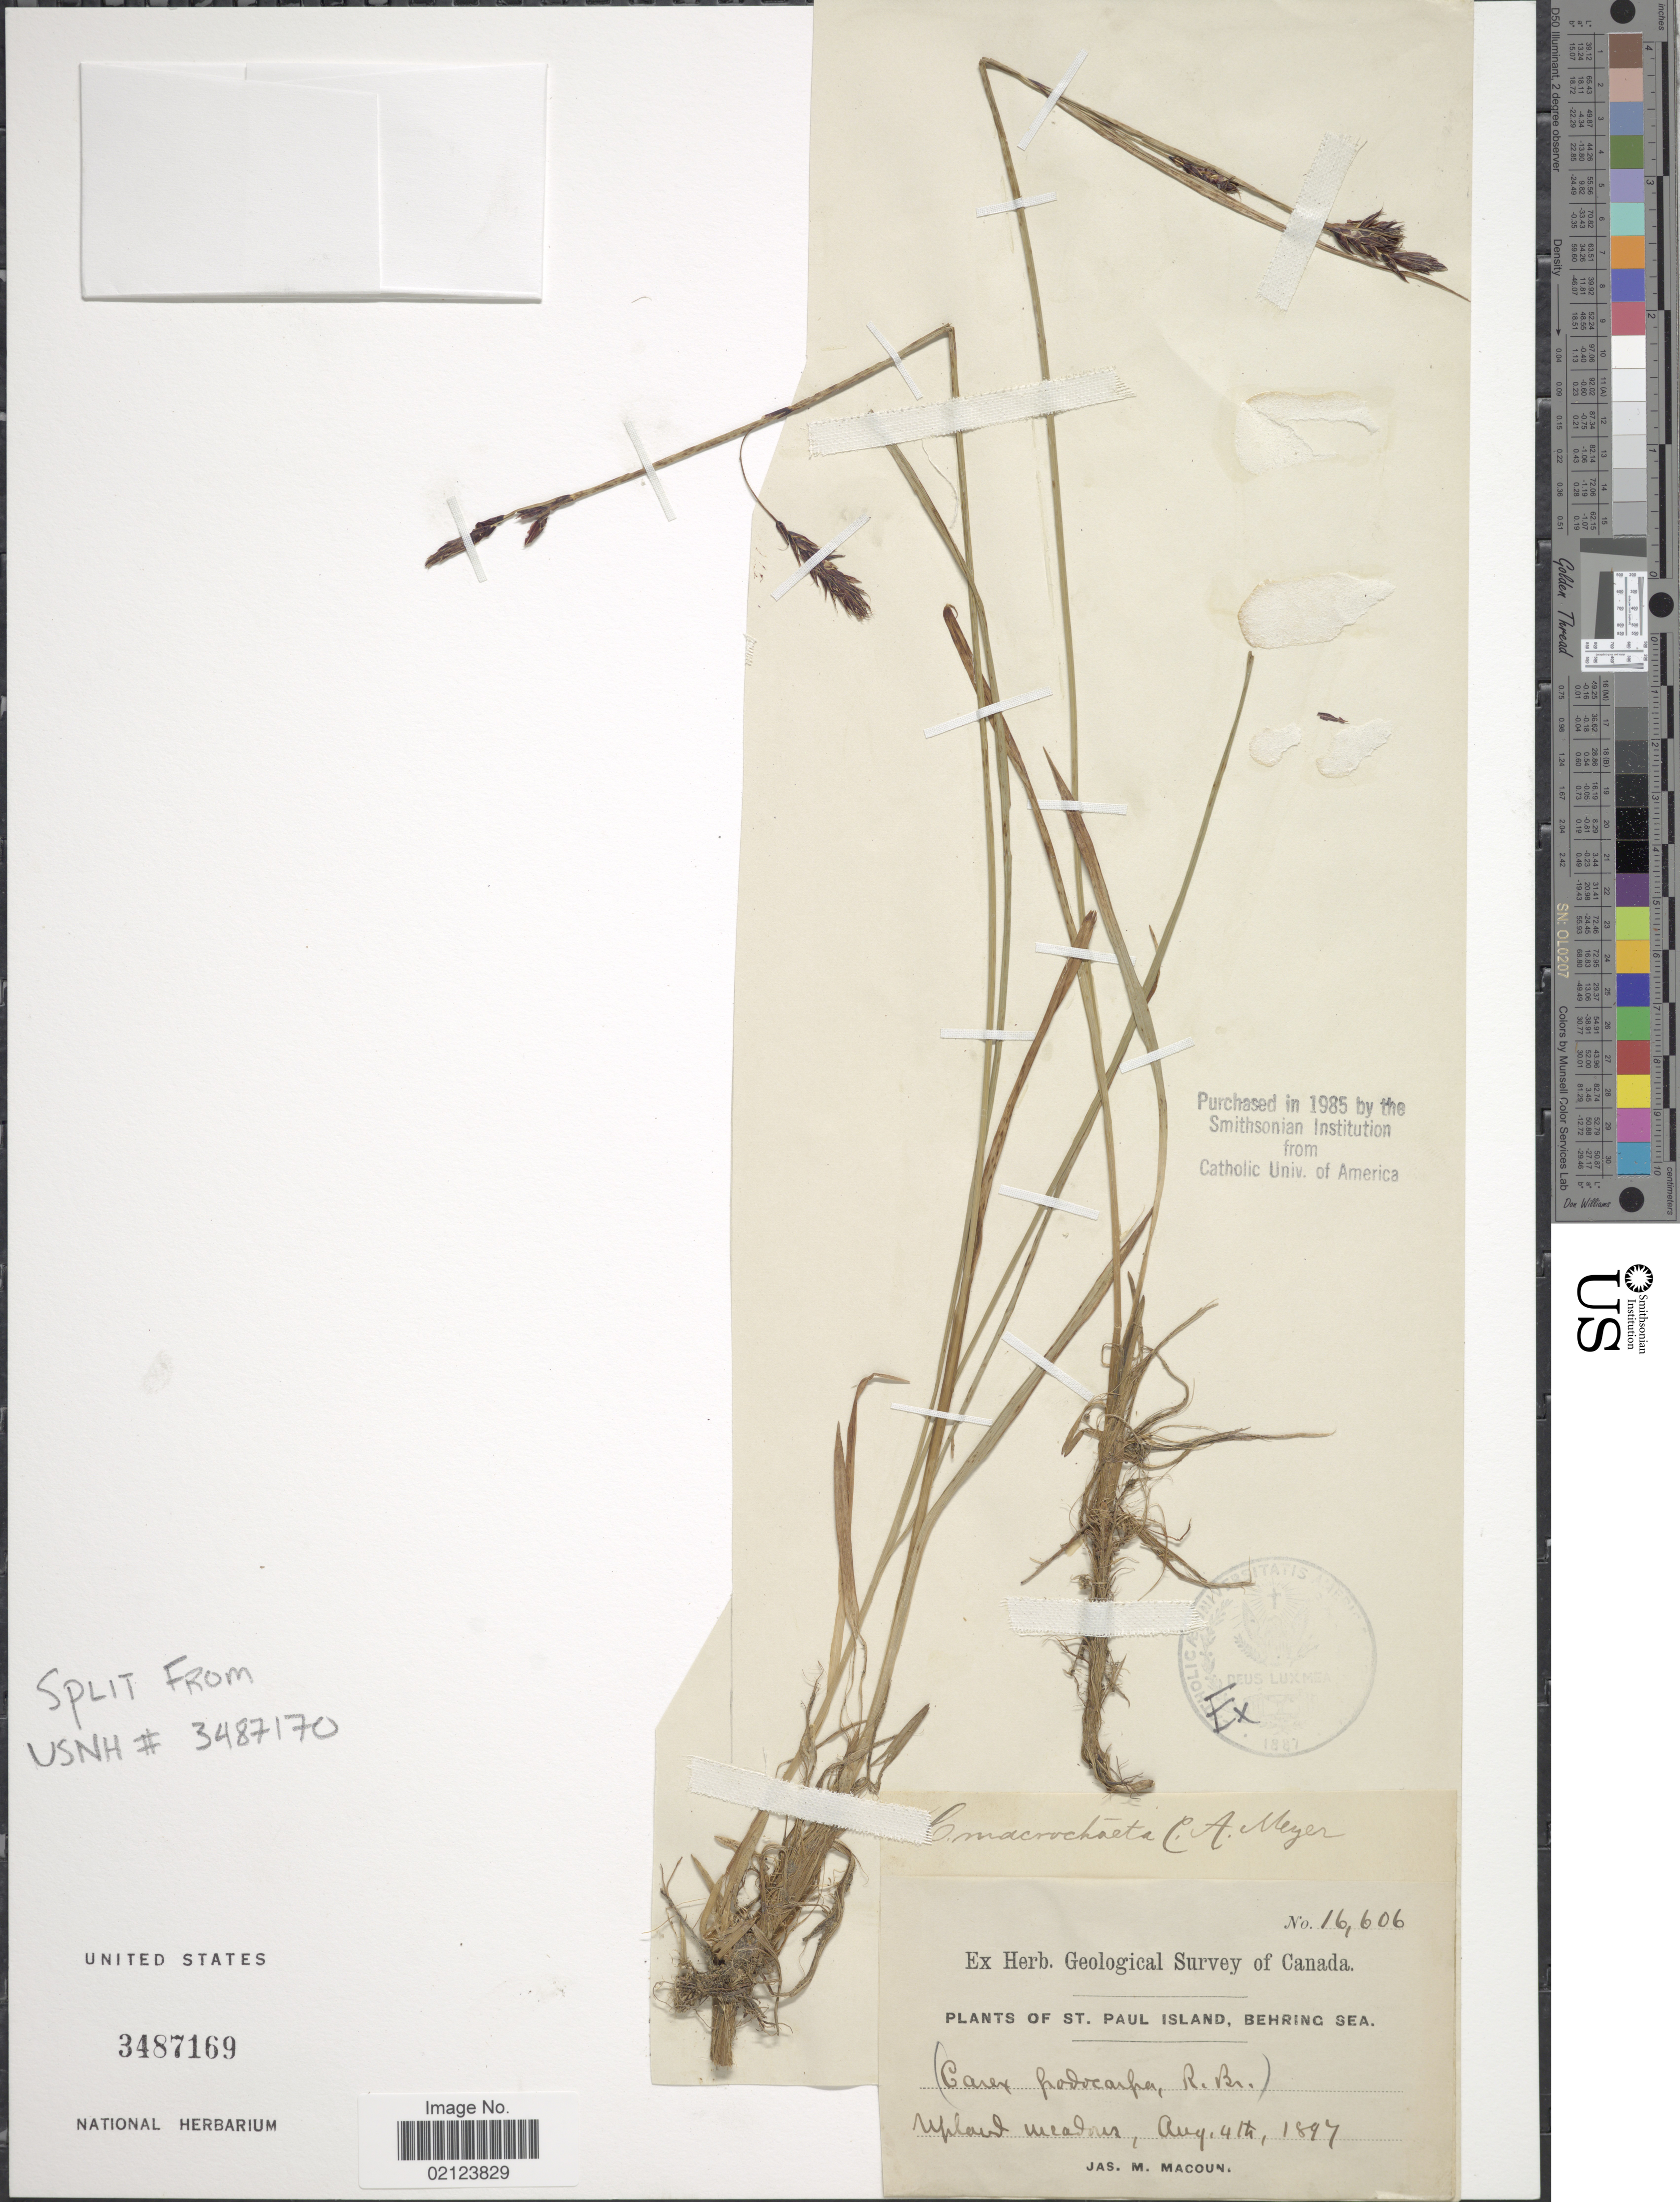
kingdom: Plantae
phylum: Tracheophyta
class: Liliopsida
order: Poales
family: Cyperaceae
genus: Carex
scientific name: Carex macrochaeta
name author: C.A. Mey.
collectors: J. M. Macoun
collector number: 16606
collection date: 1897-08-04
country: United States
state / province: Alaska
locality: St. Paul Island, Behring Sea. Upland meadow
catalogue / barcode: US 3487169